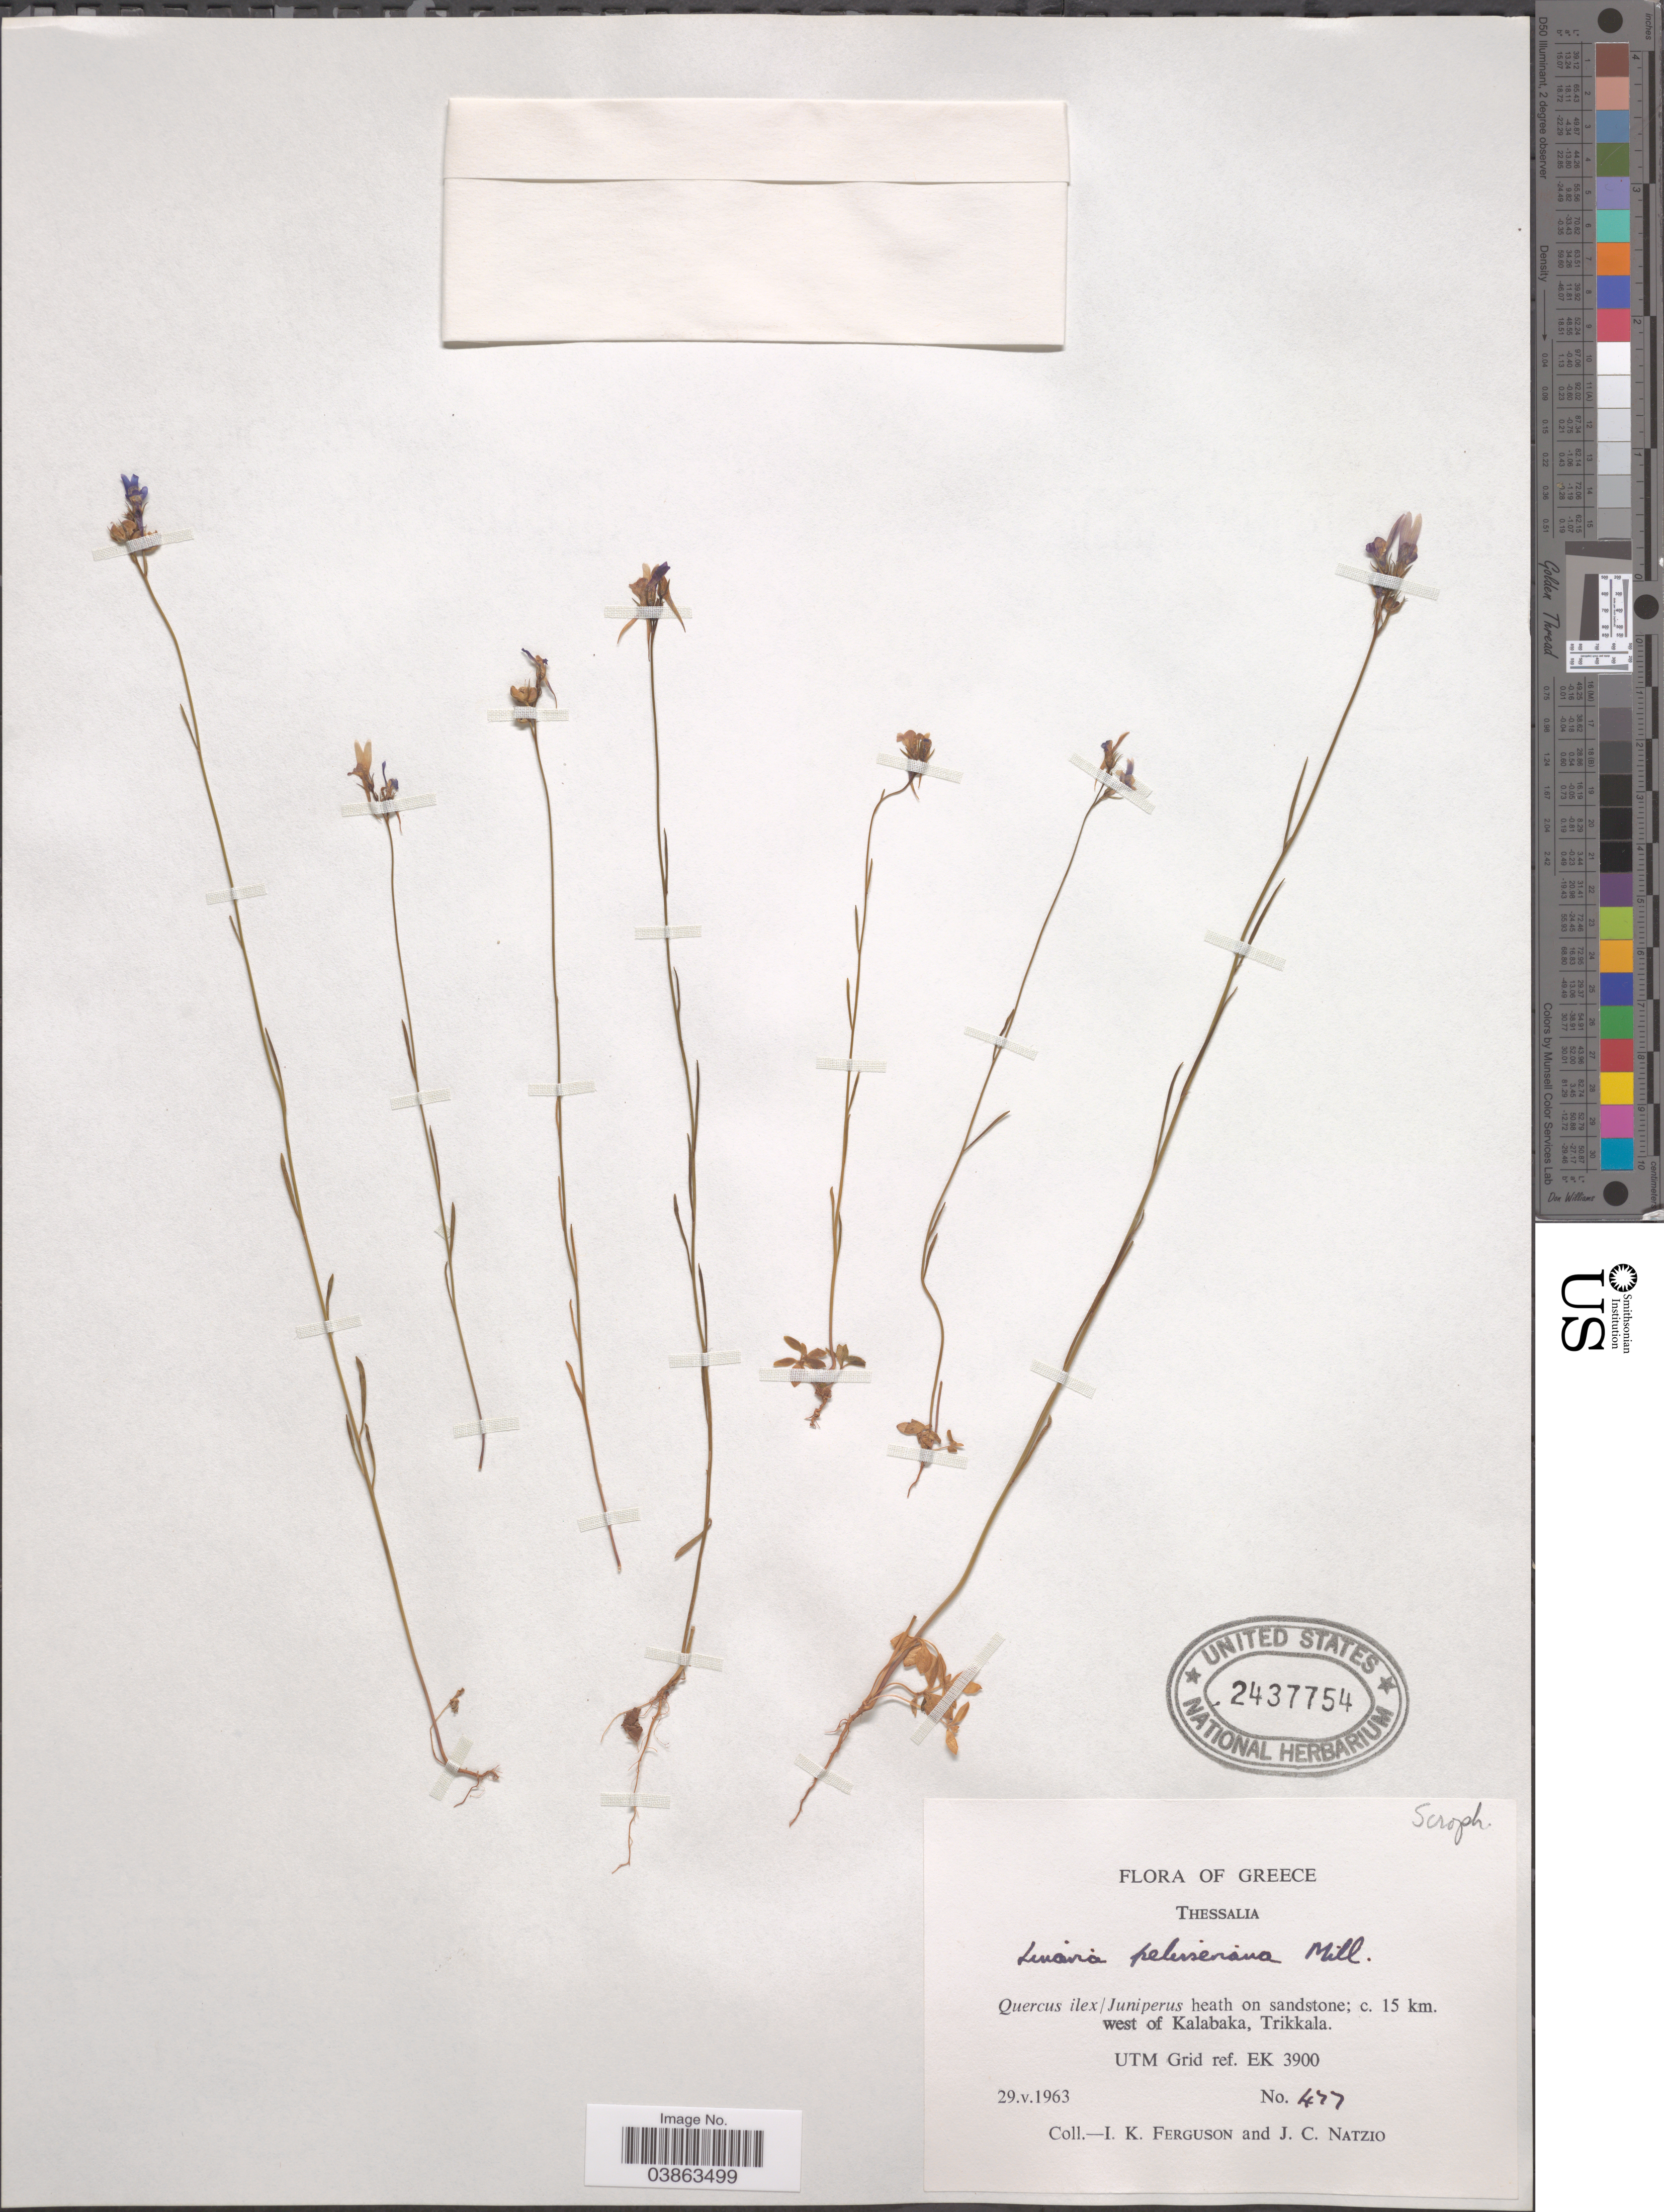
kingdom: Plantae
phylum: Tracheophyta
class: Magnoliopsida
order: Lamiales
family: Plantaginaceae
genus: Linaria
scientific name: Linaria pelliceriana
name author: St.-Lag.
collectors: I. K. Ferguson & J. Natzio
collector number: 477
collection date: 1963-05-29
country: Greece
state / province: Thessaly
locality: Thessalia, c. 15 km. west of Kalabaka, Trikkala. UTM Grid ref. EK 3900.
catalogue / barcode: US 2437754